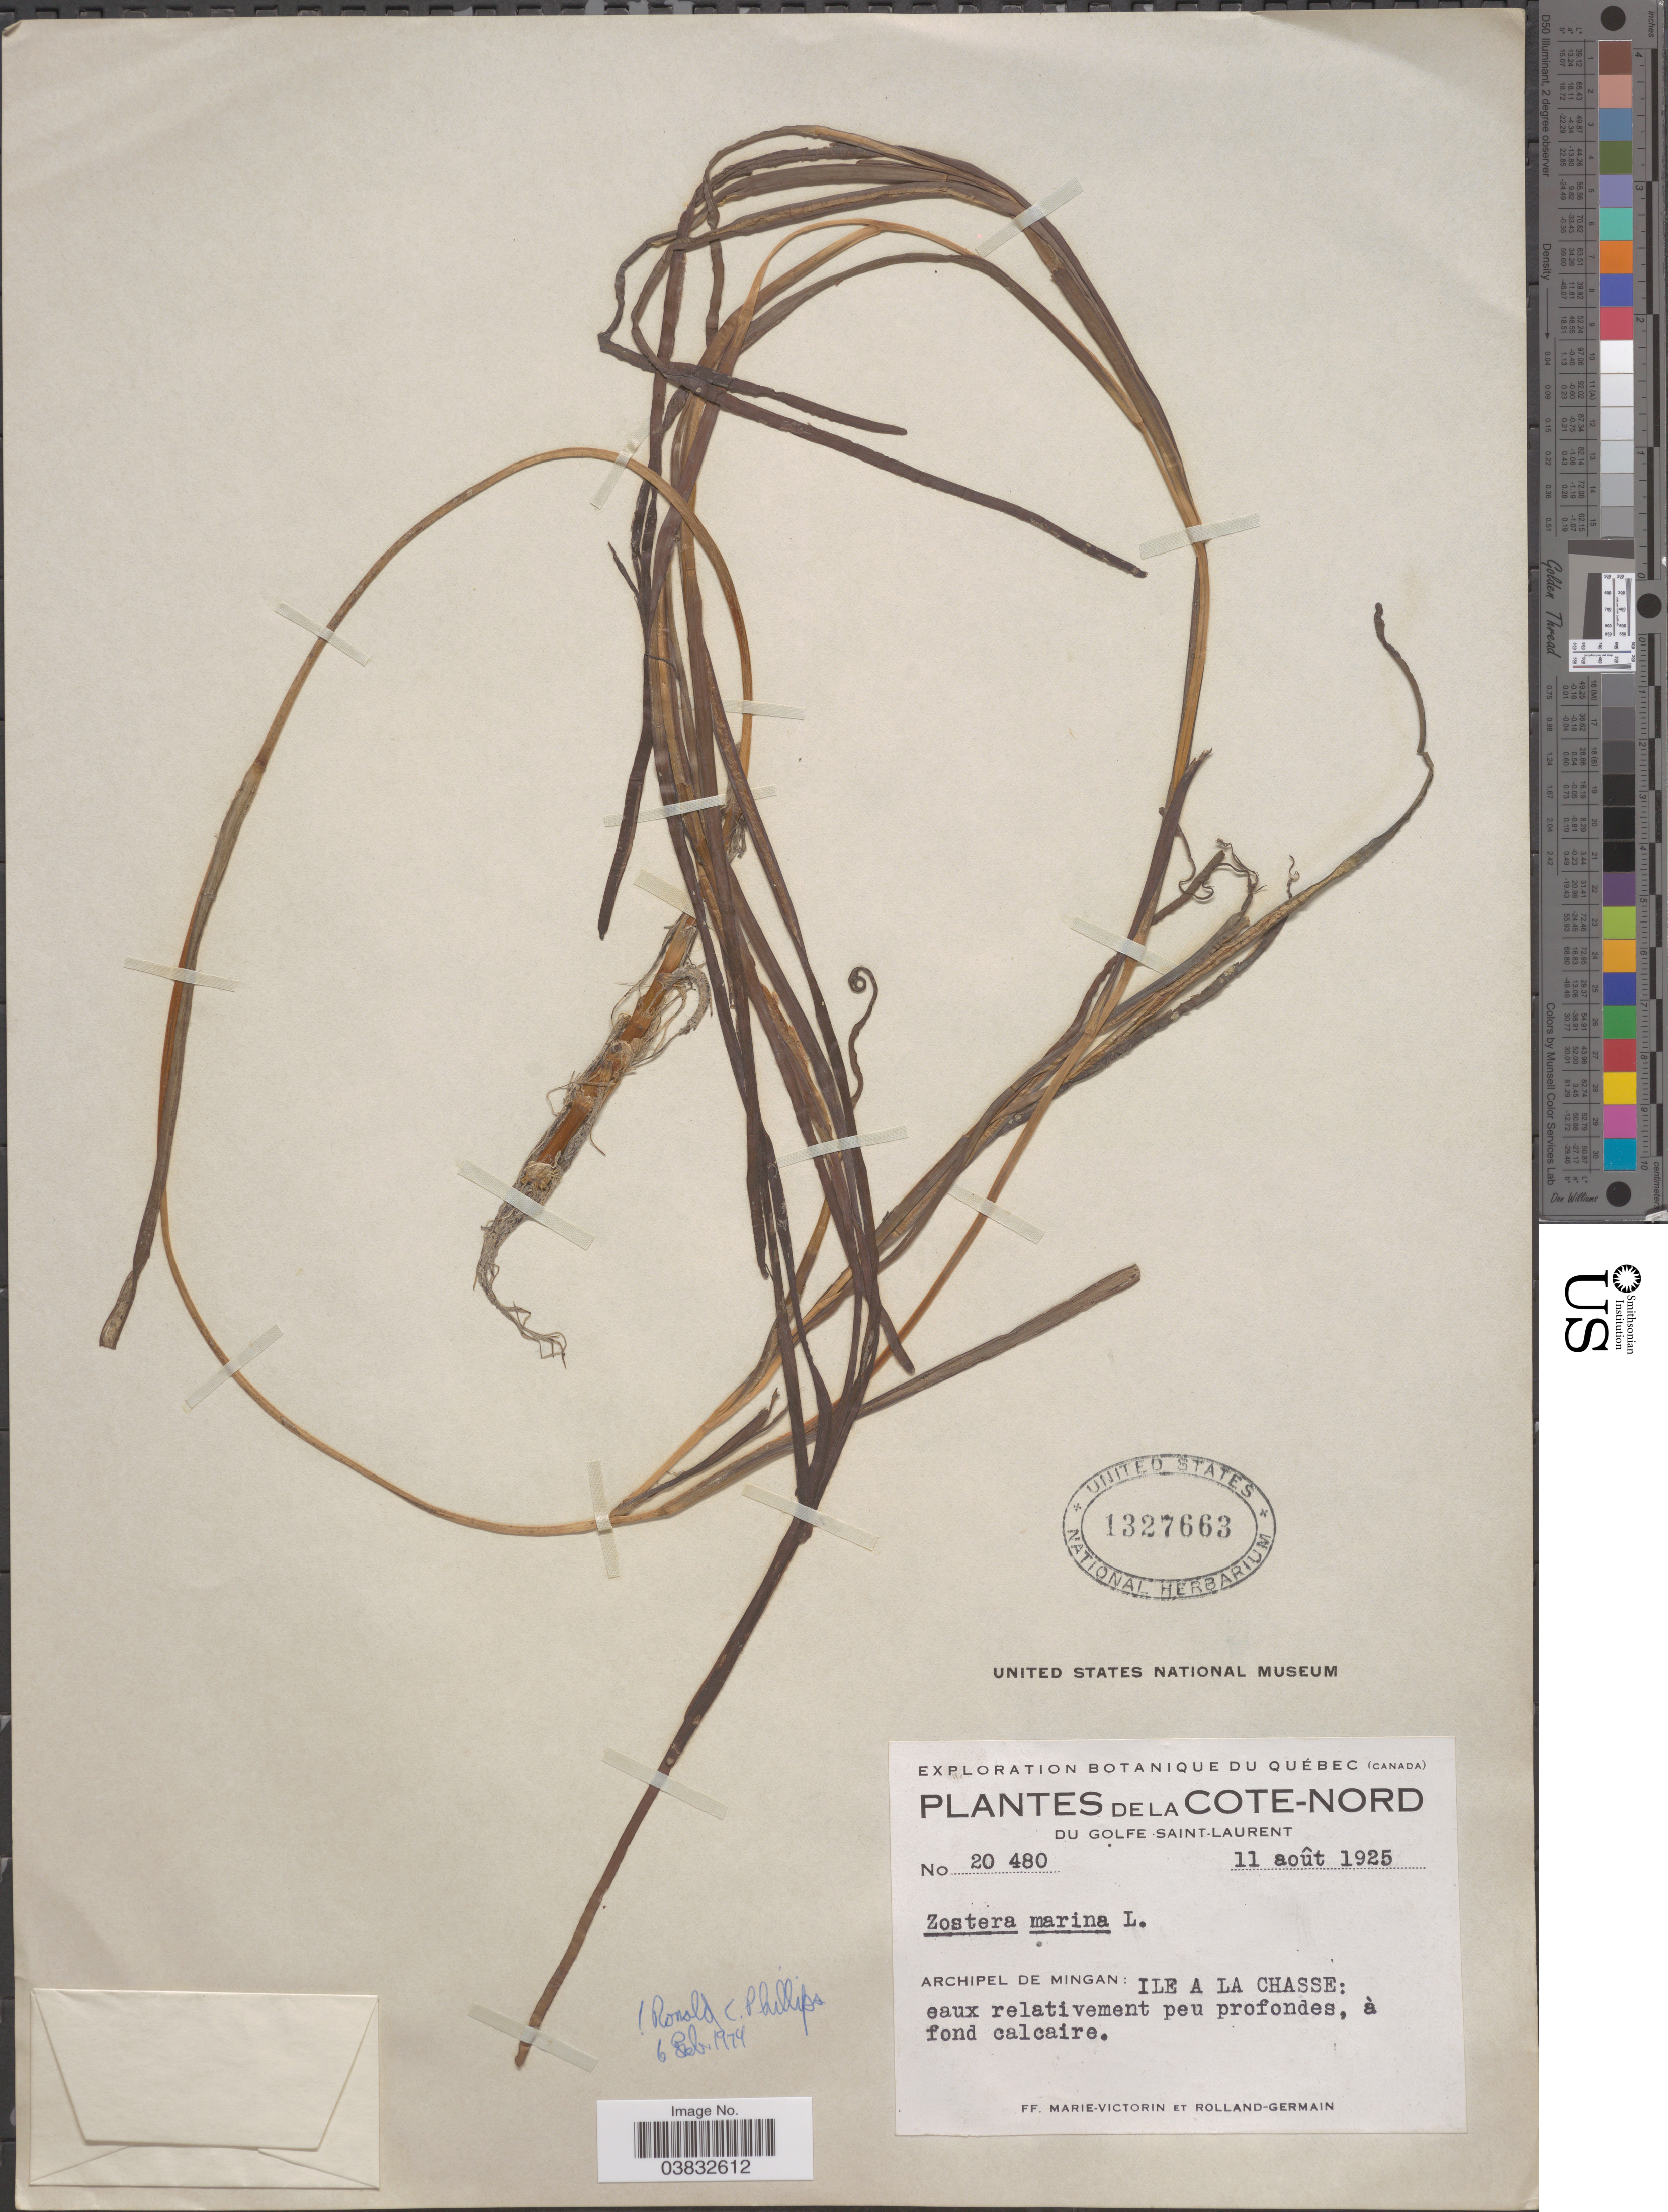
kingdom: Plantae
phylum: Tracheophyta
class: Liliopsida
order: Alismatales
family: Zosteraceae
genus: Zostera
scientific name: Zostera marina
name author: L.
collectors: F. Marie-Victorin & Rolland-Germain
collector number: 20480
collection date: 1925-08-11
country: Canada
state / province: Quebec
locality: La Cote-Nord du Golfe Sain-Laurent. Archipel de Mingan: Ile a La Chasse.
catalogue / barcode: US 1327663